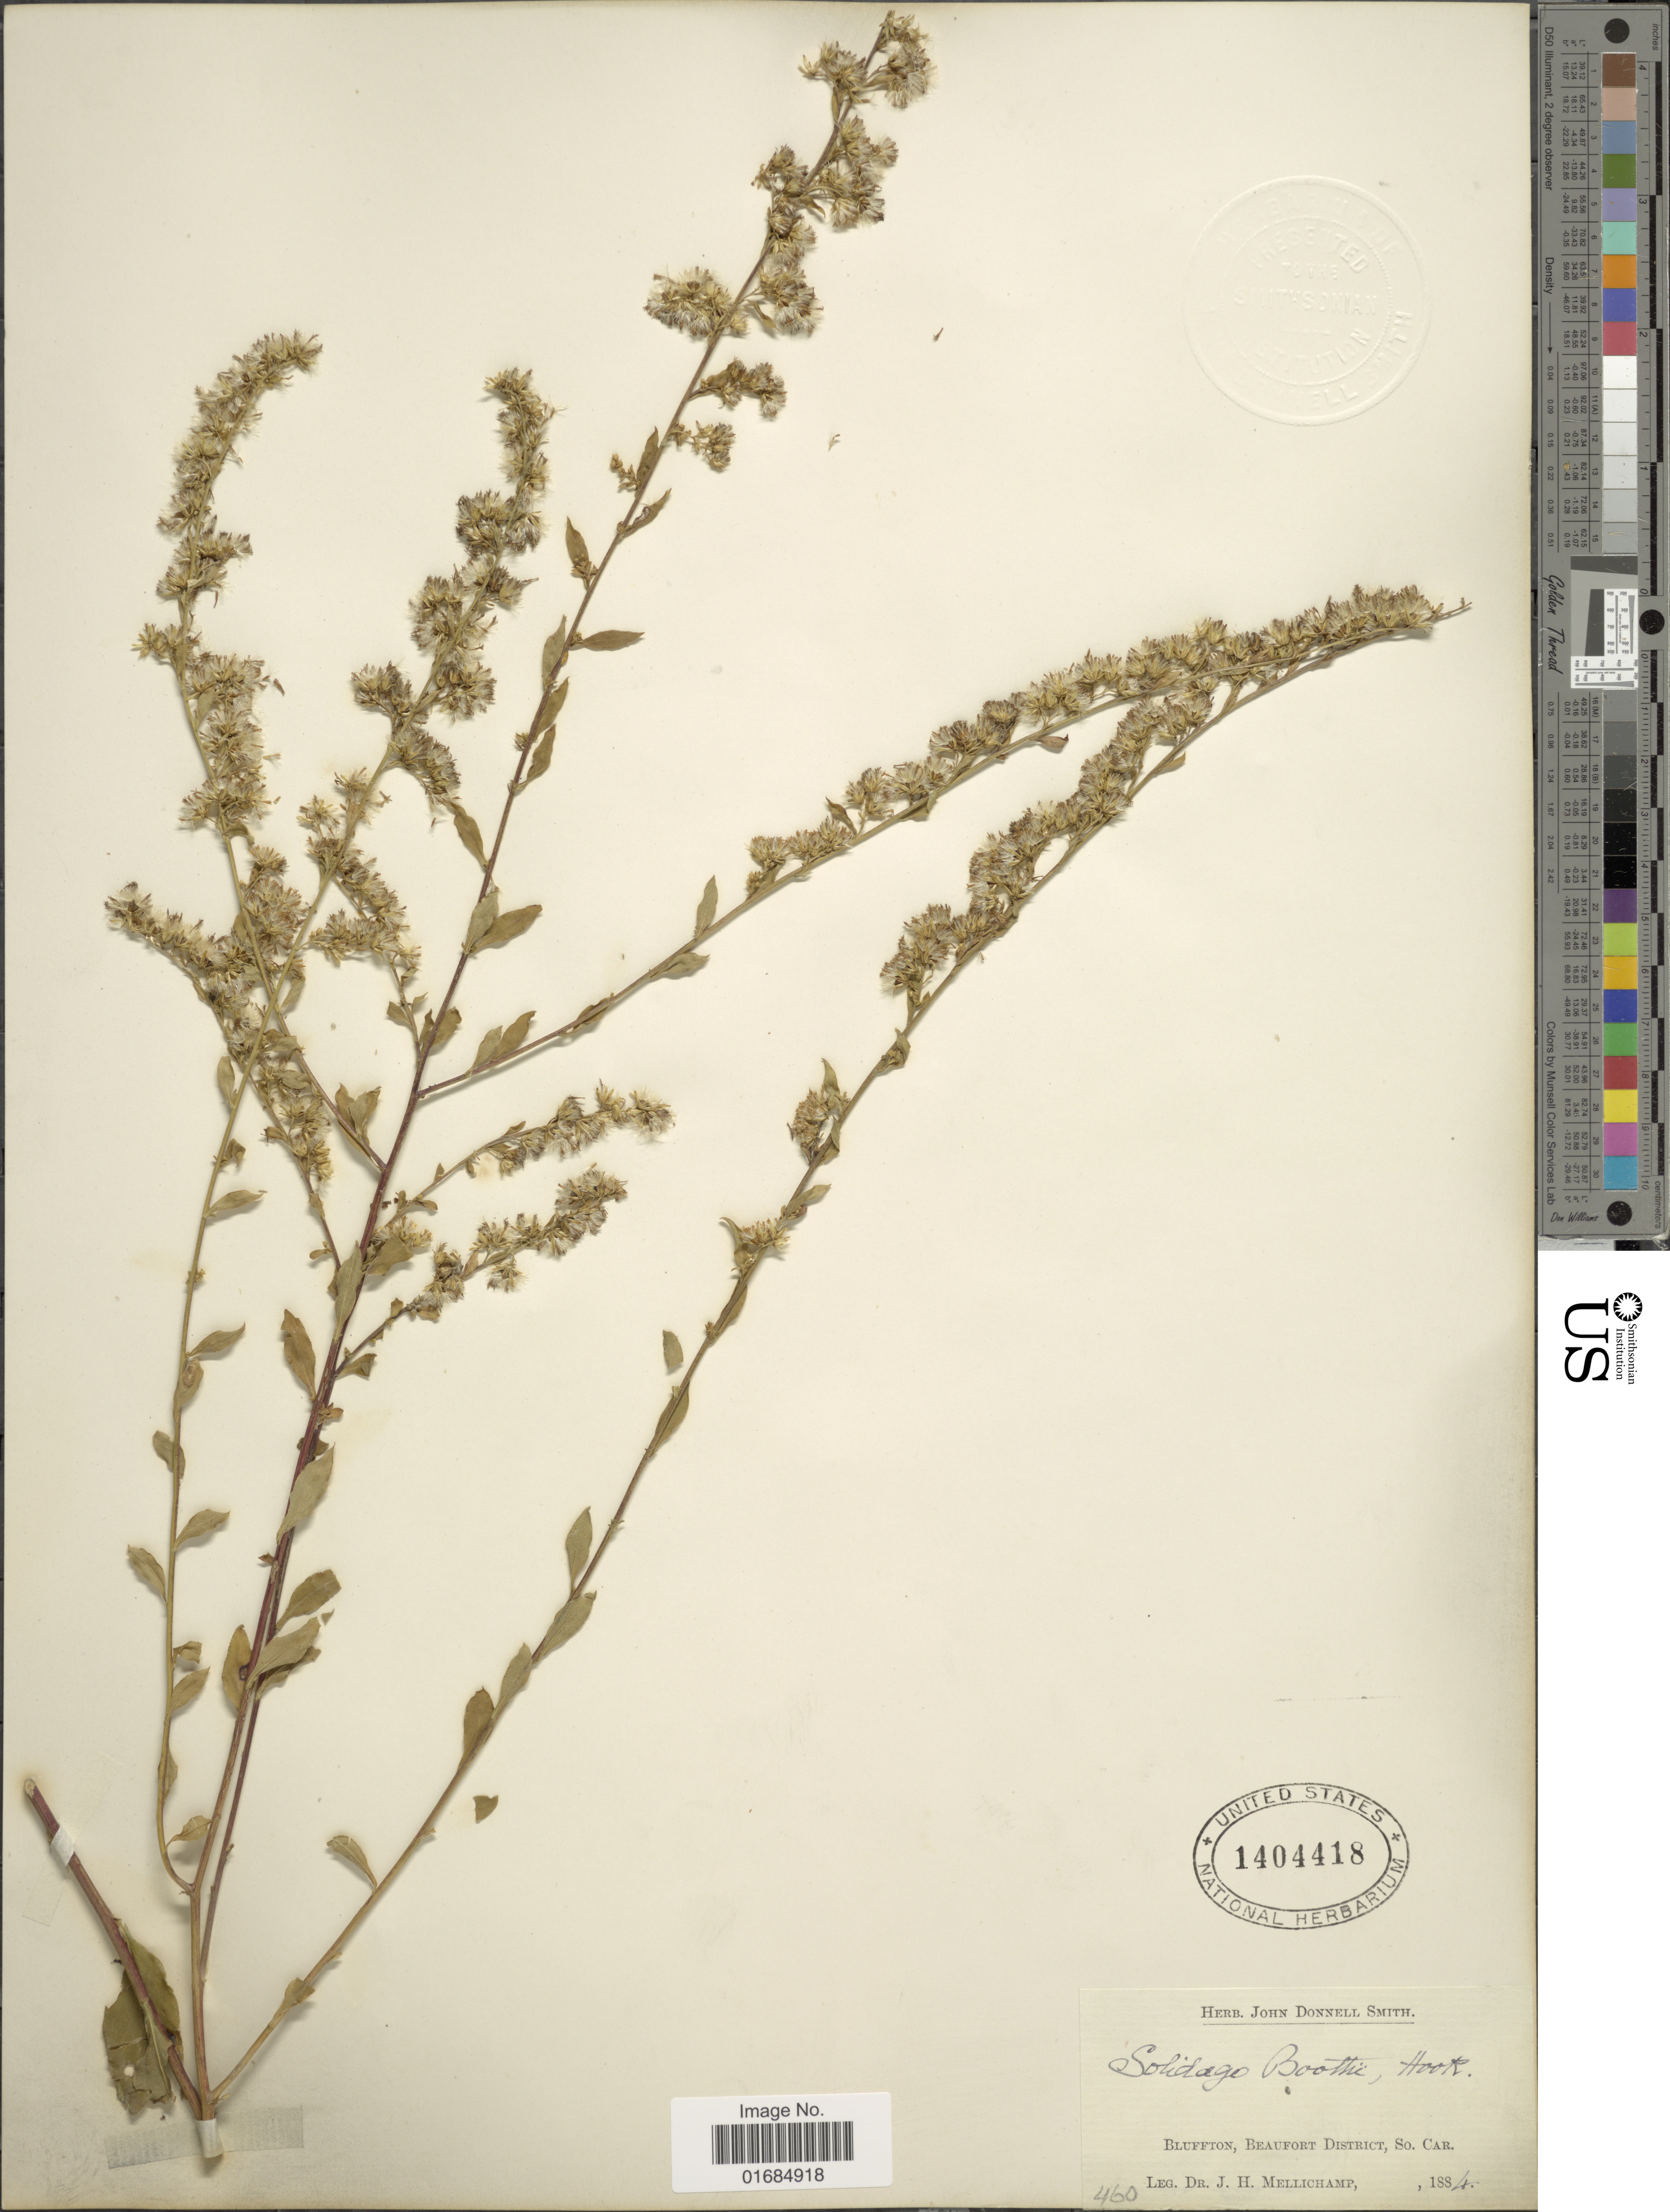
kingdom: Plantae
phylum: Tracheophyta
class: Magnoliopsida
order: Asterales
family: Asteraceae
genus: Solidago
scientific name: Solidago boottii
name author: Hook.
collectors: J. H. Mellichamp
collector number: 460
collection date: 1884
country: United States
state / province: South Carolina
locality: Bluffon, Beaufort District.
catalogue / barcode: US 1404418